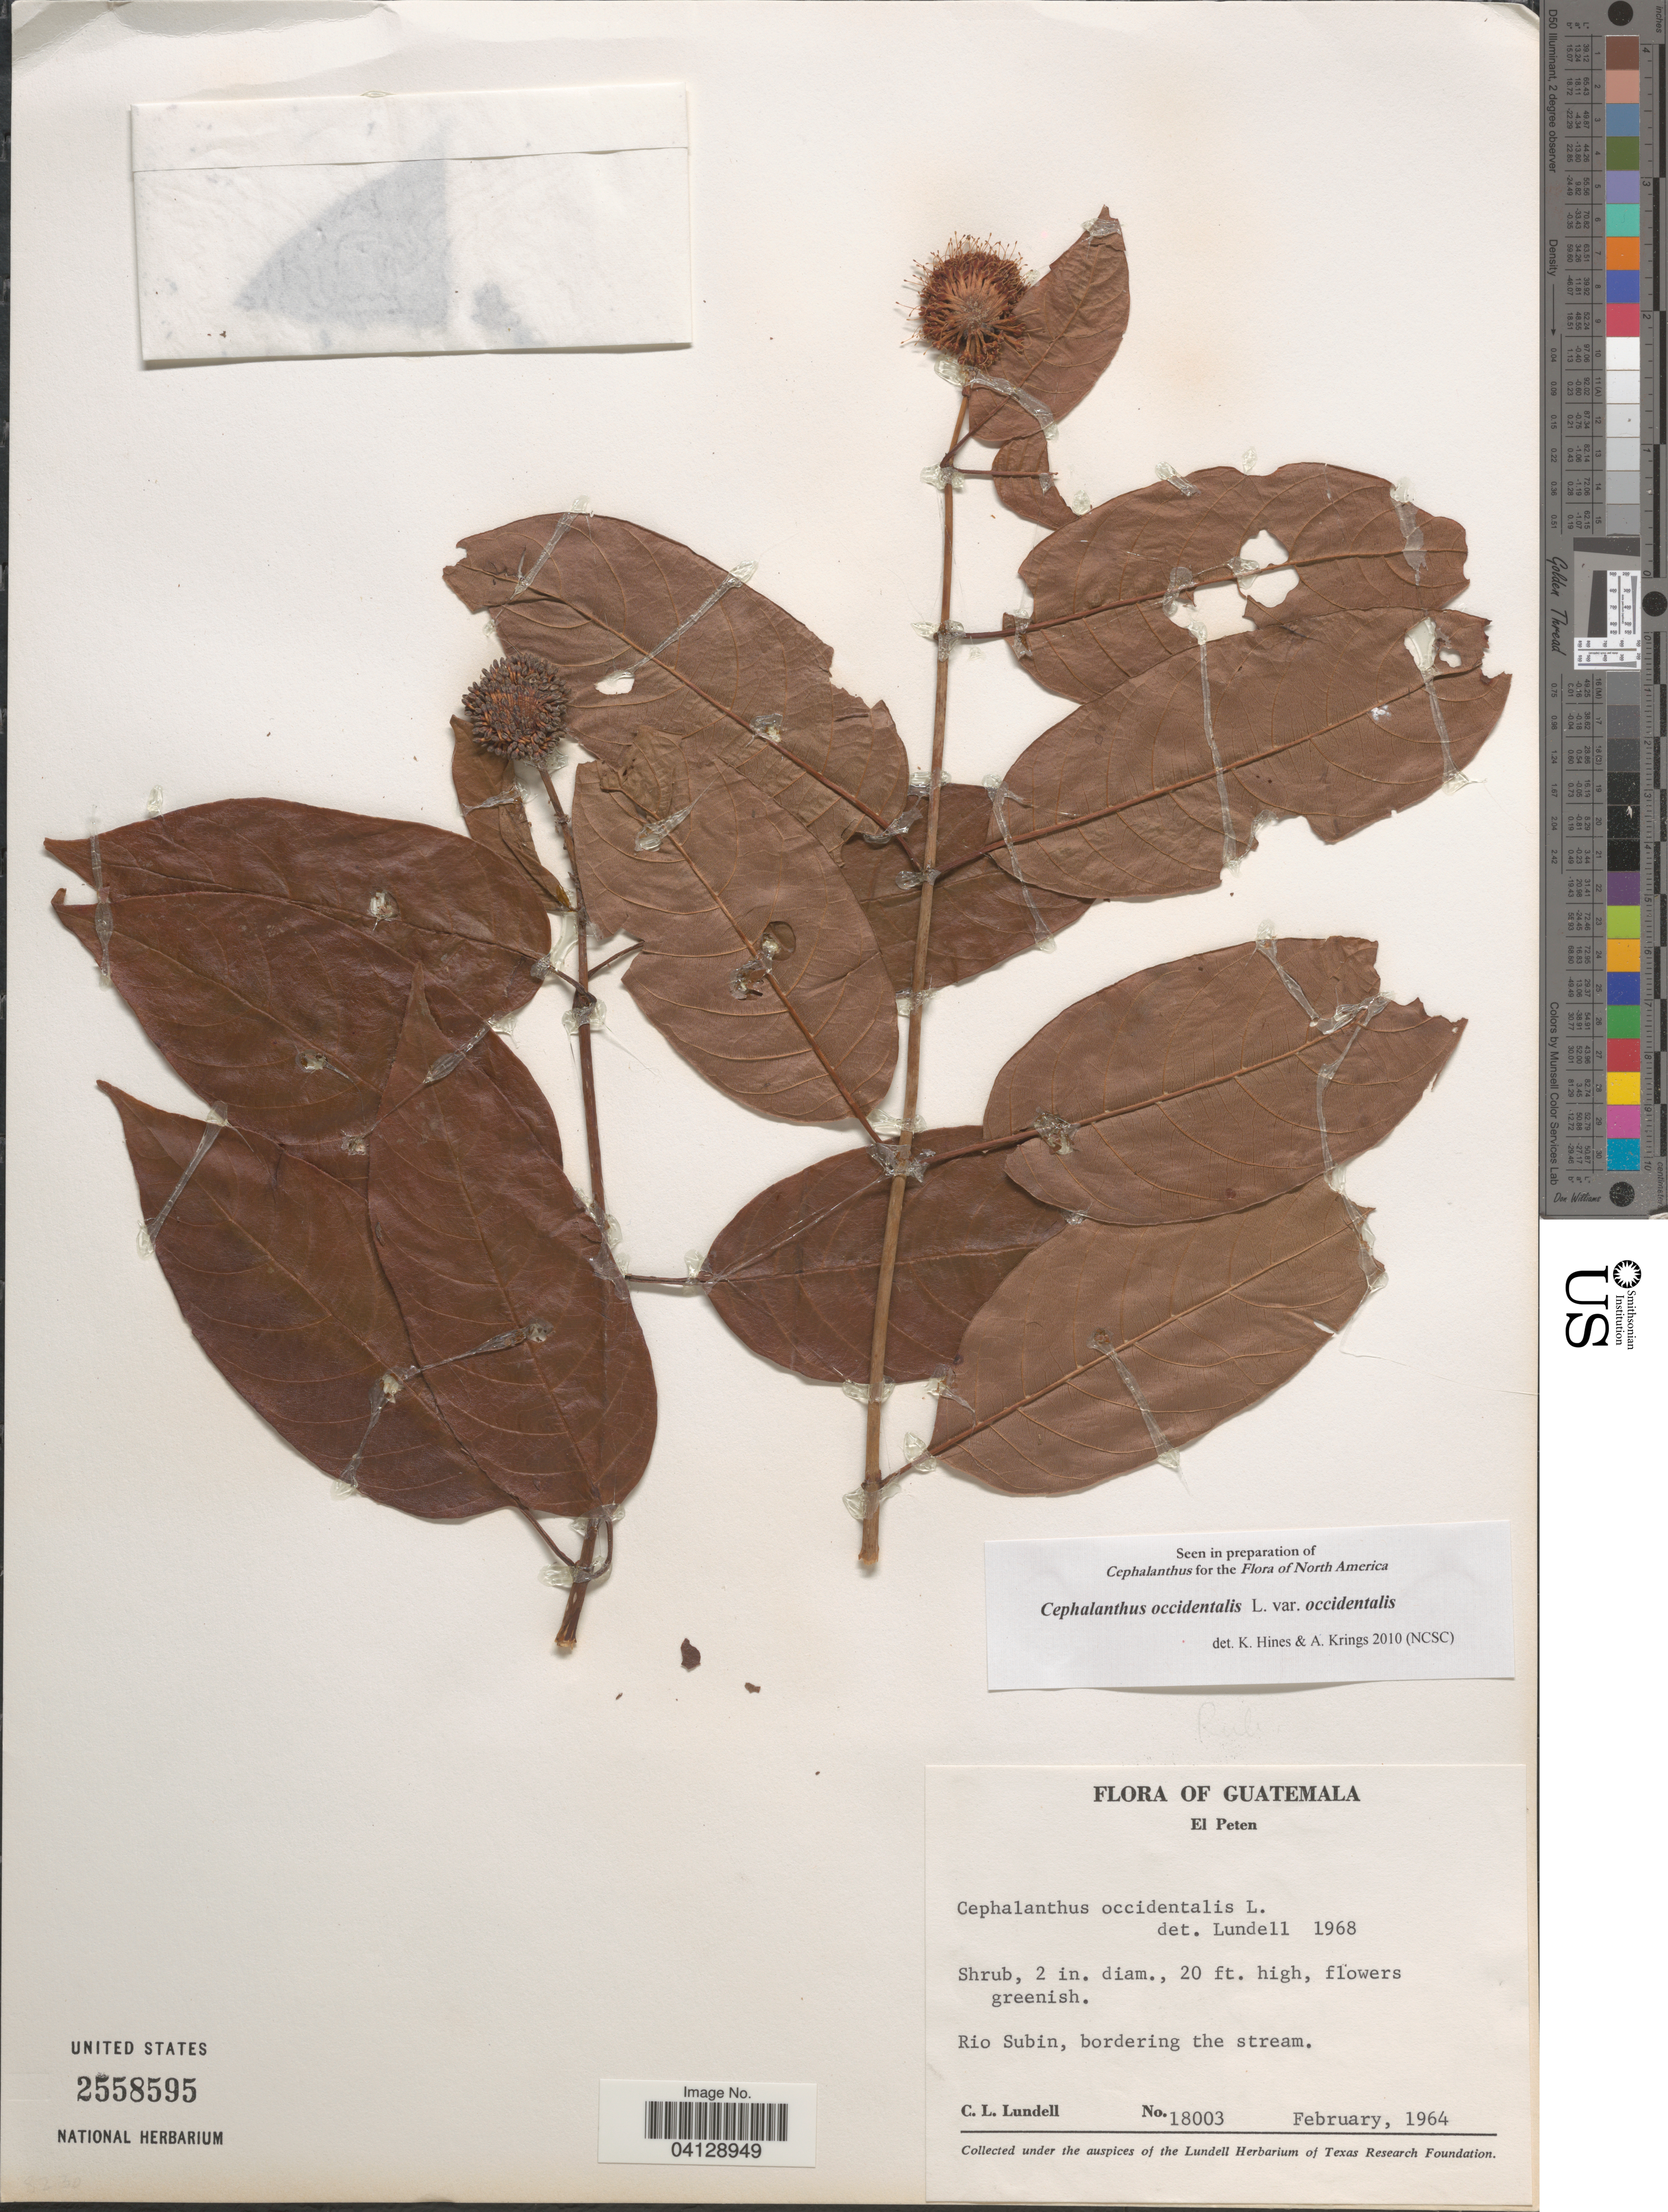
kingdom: Plantae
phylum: Tracheophyta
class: Magnoliopsida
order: Gentianales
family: Rubiaceae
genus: Cephalanthus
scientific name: Cephalanthus occidentalis var. occidentalis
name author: L.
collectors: C. L. Lundell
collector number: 18003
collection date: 1964-02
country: Guatemala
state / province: El Peten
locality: Rio Subin, bordering the stream.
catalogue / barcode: US 2558595